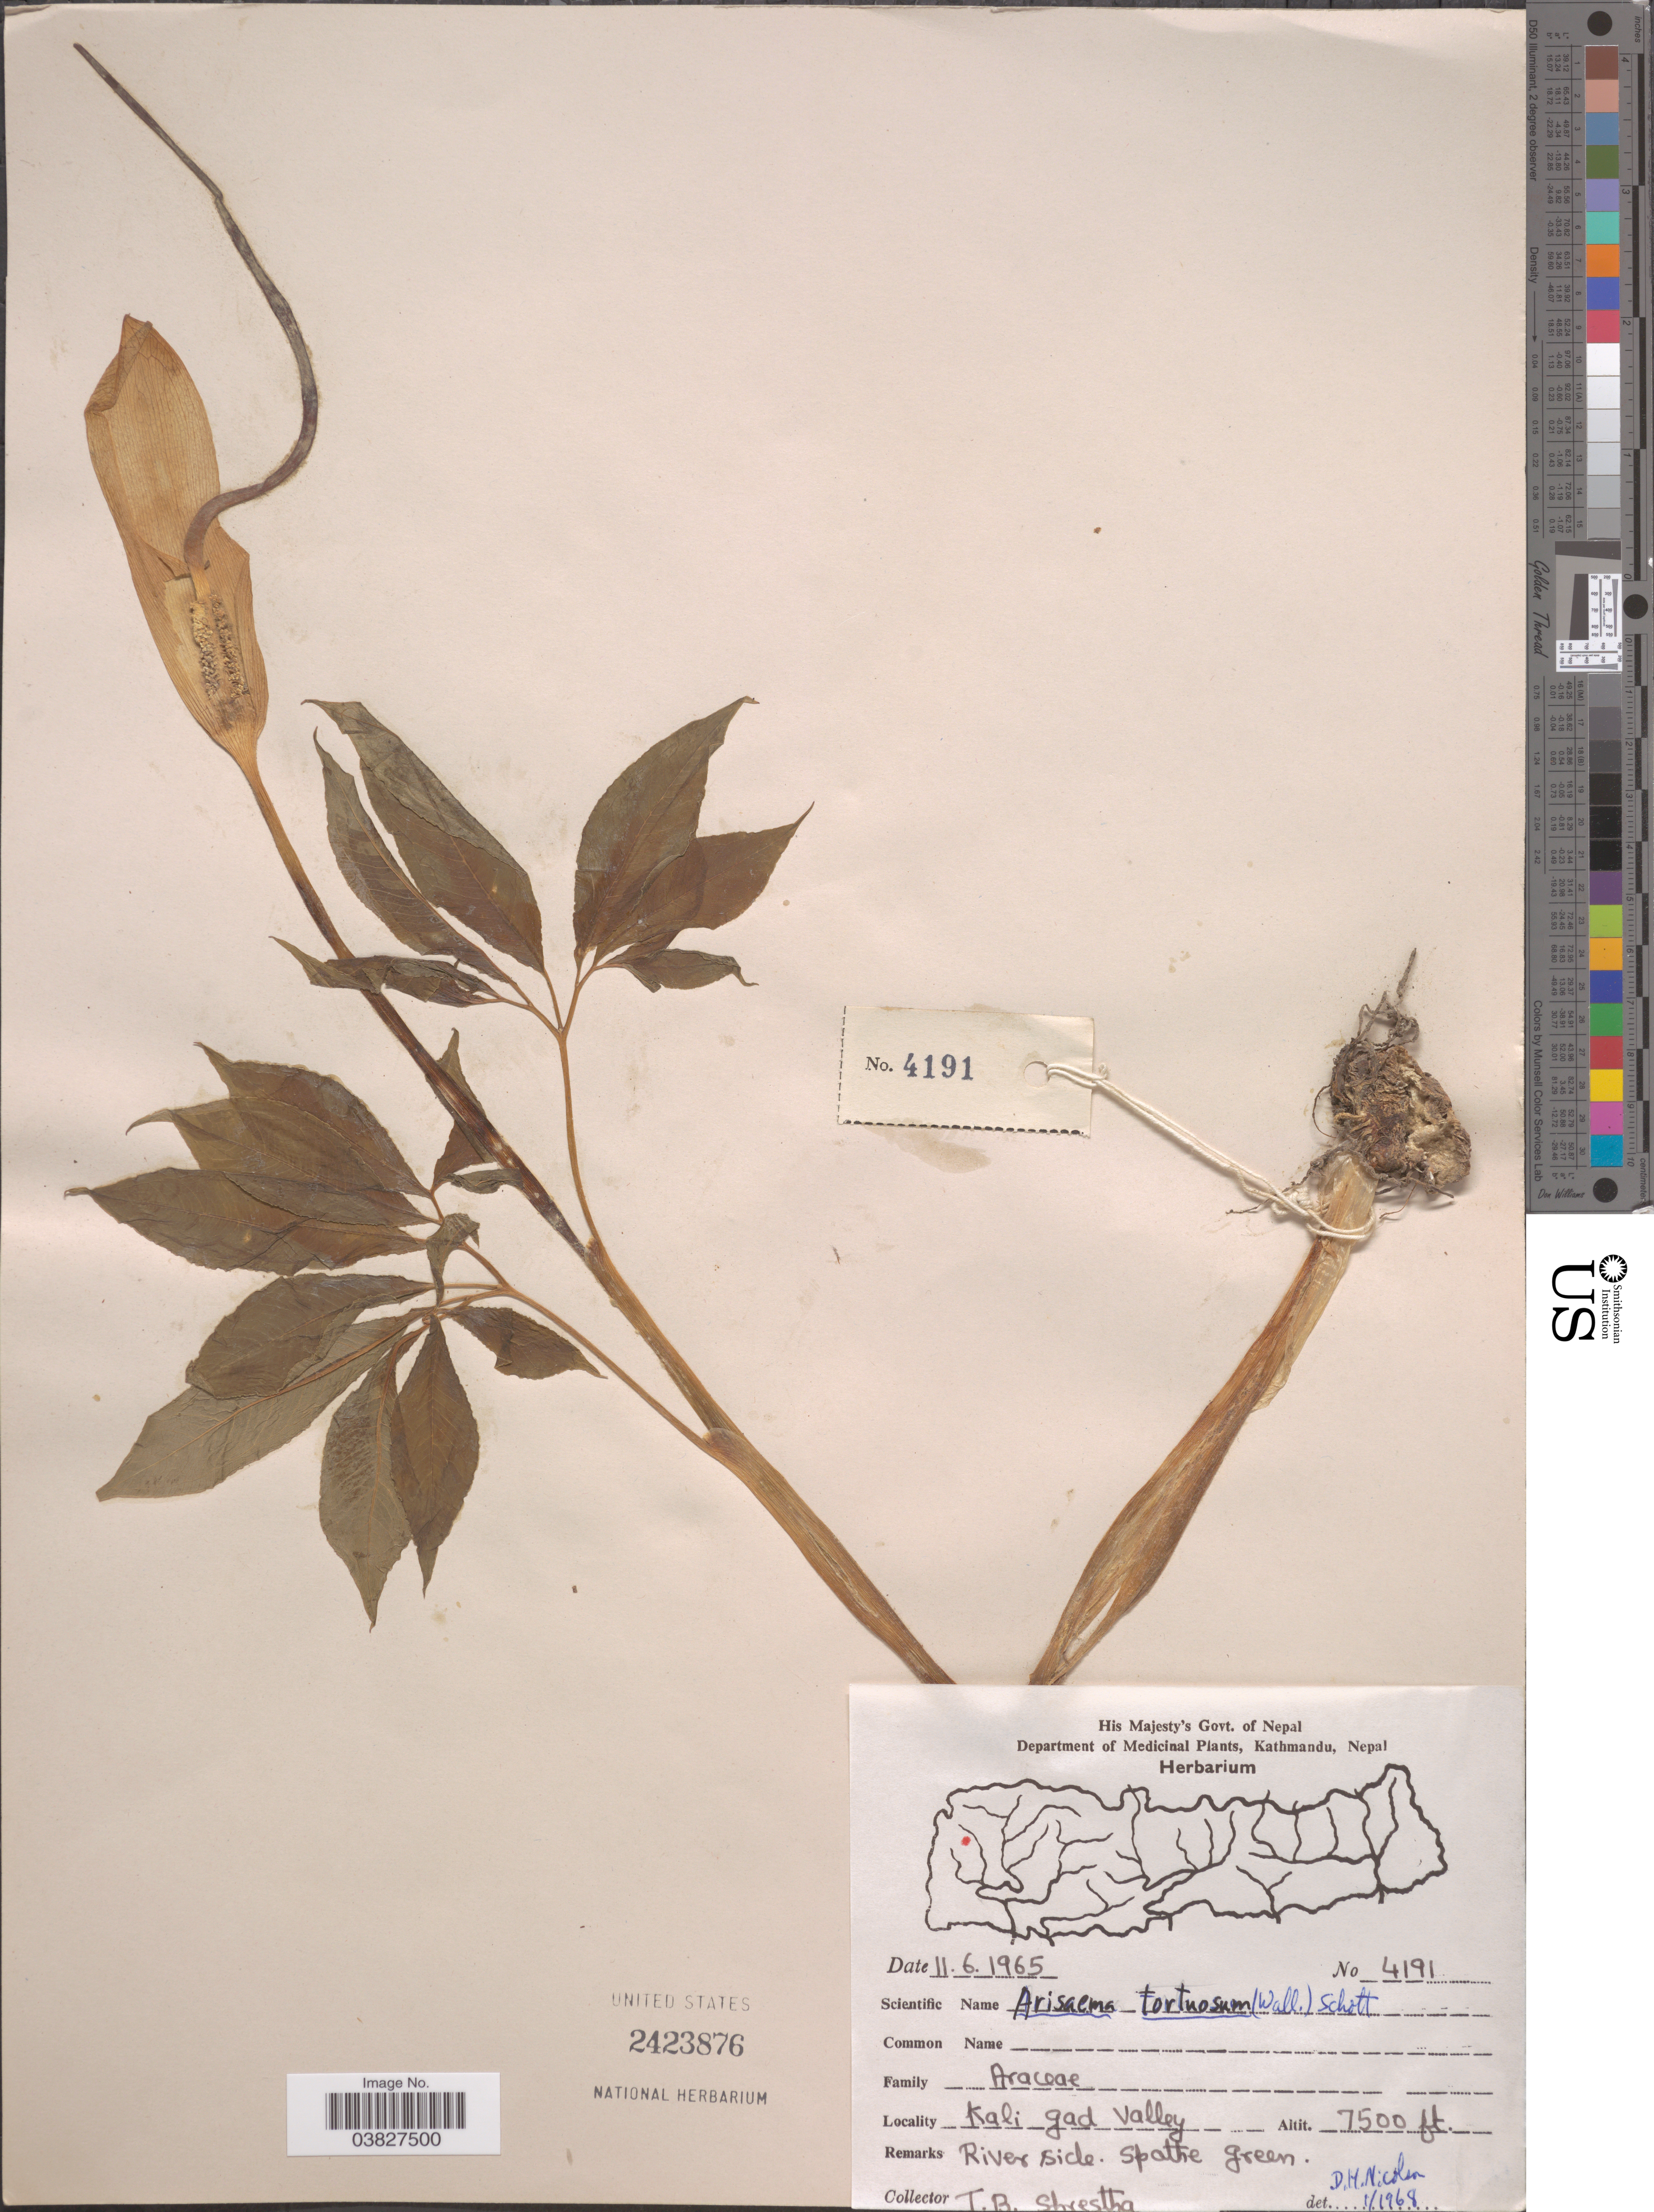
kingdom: Plantae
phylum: Tracheophyta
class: Liliopsida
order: Alismatales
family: Araceae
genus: Arisaema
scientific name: Arisaema tortuosum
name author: (Wall.) Schott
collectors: T. B. Shrestha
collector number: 4191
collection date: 1965-06-11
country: Nepal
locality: Kali gad valley. River side.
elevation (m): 2286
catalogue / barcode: US 2423876